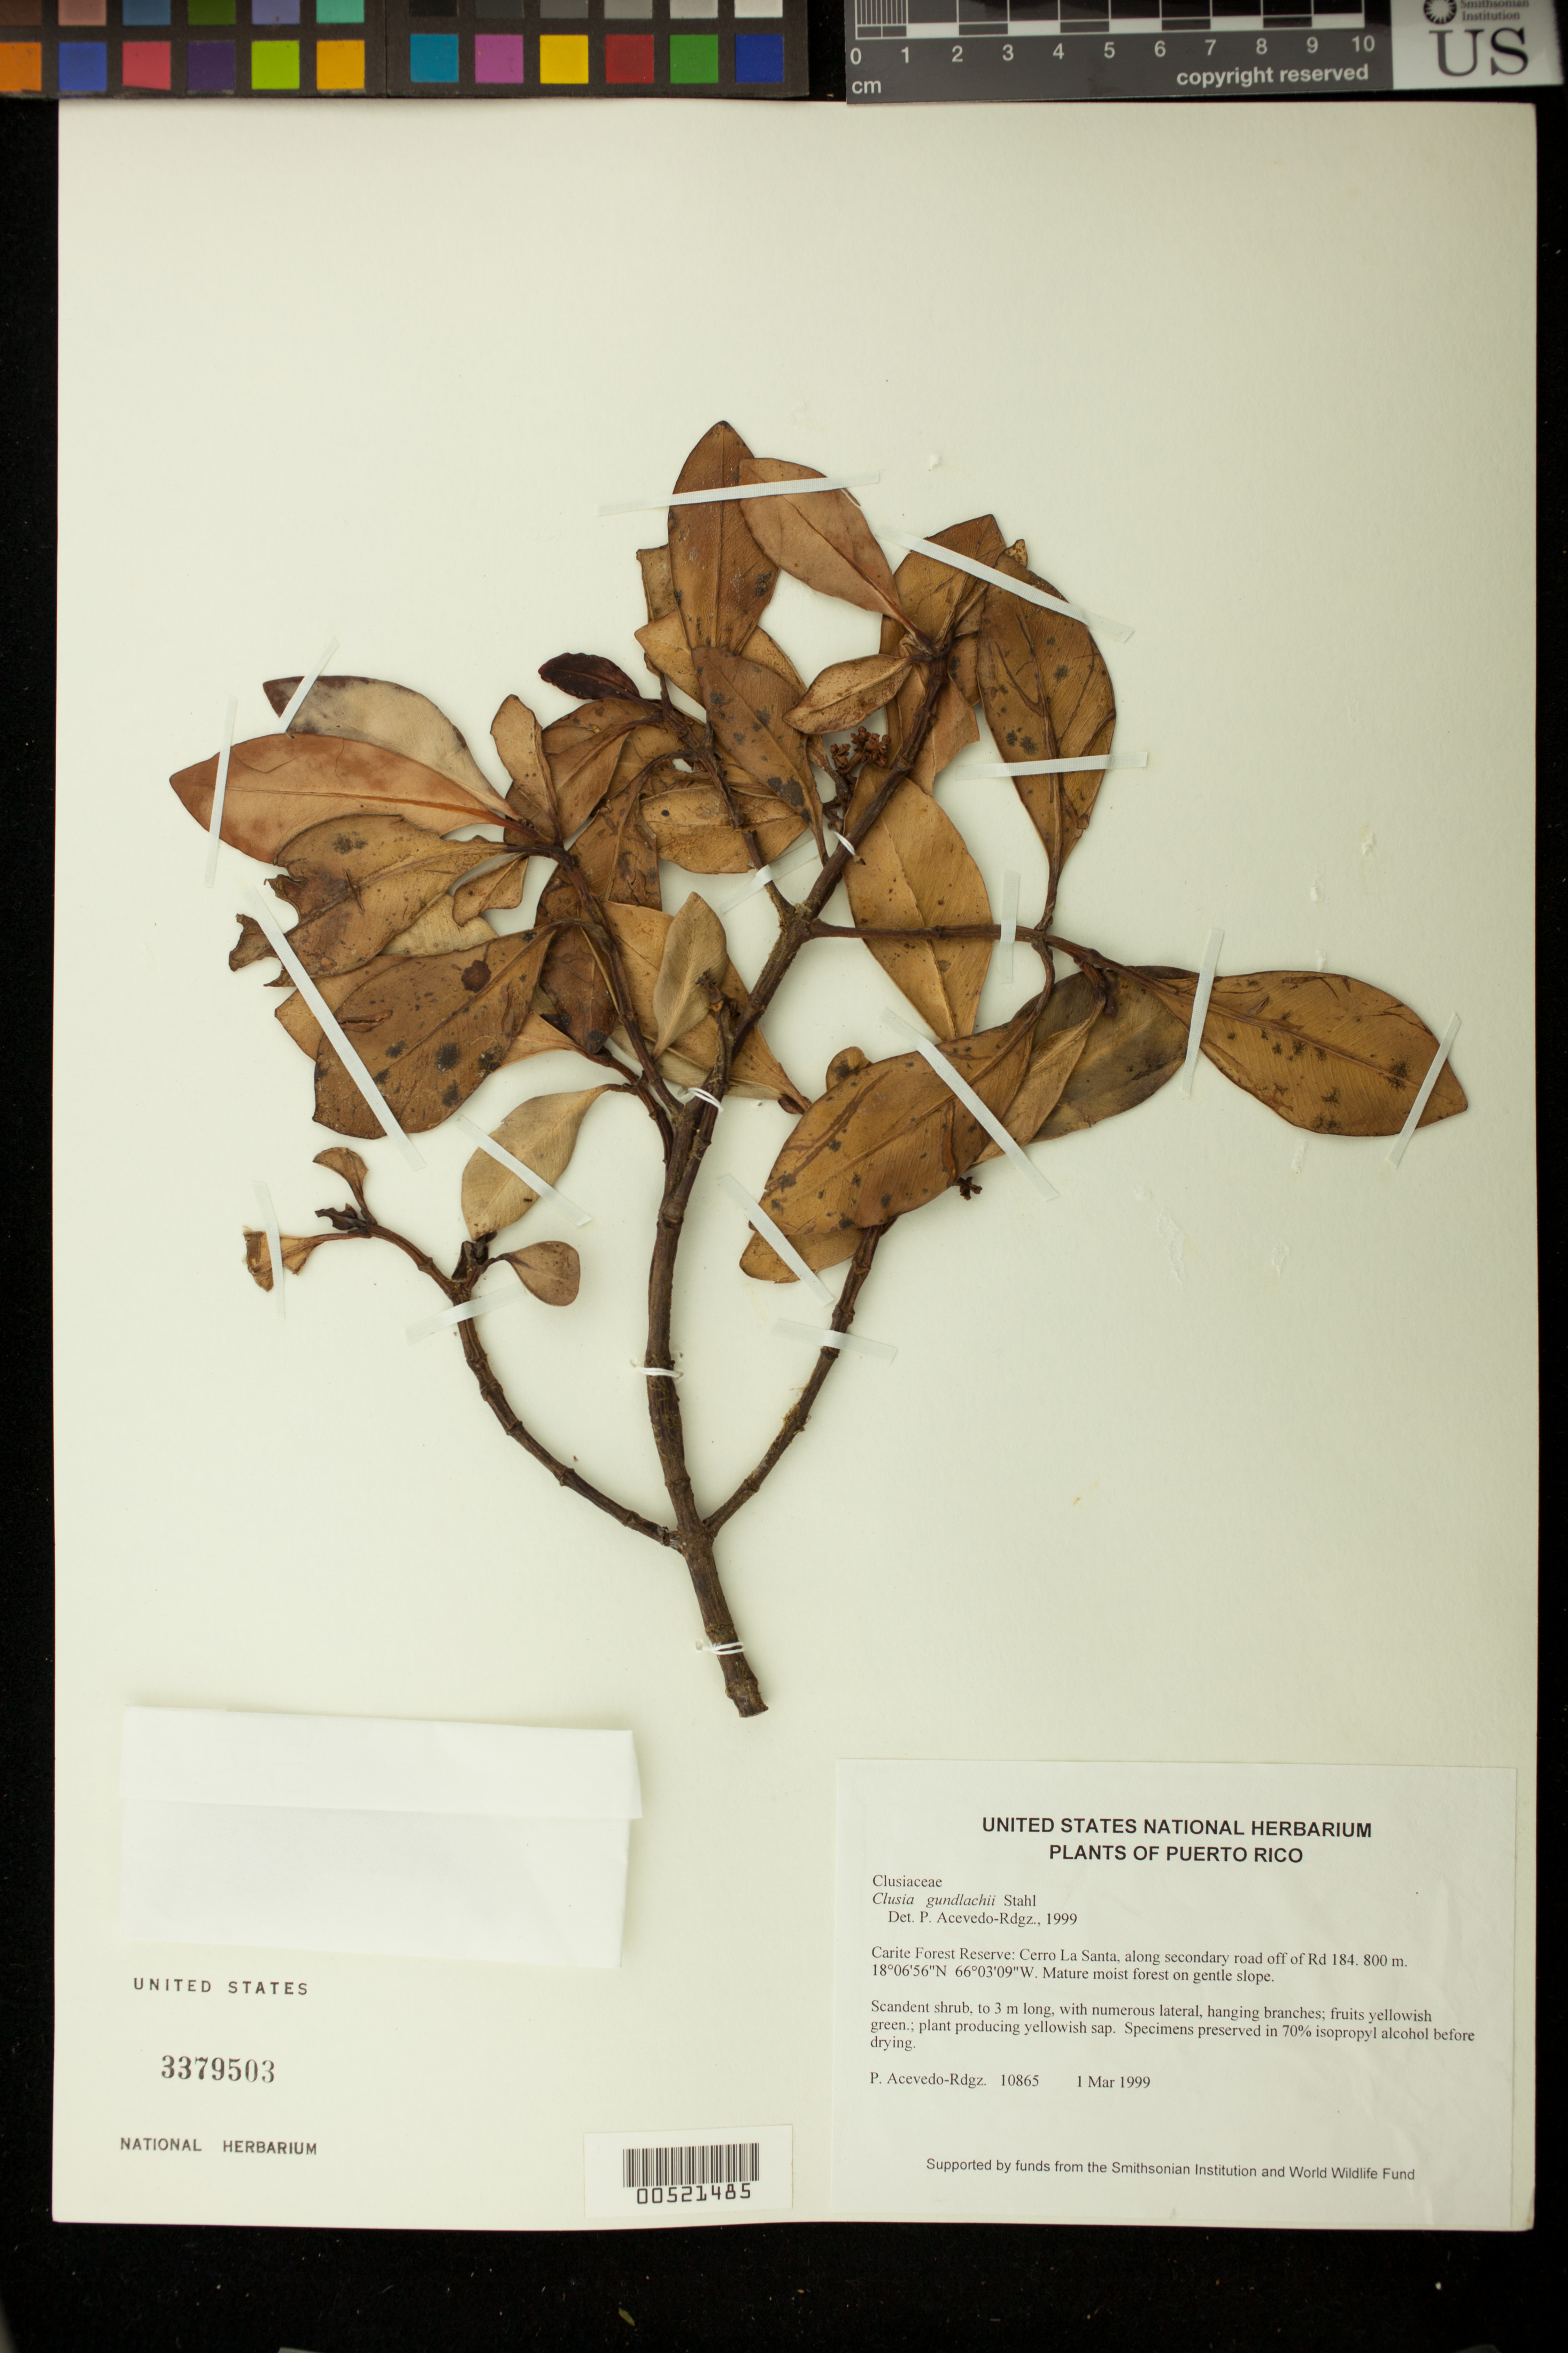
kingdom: Plantae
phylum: Tracheophyta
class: Magnoliopsida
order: Malpighiales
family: Clusiaceae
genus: Clusia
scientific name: Clusia gundlachii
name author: A. Stahl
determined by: Acevedo-Rodríguez, P., (BOT), Smithsonian Institution - National Museum of Natural History (UNITED STATES)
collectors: P. Acevedo-Rodr.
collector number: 10865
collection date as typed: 01 Mar 1999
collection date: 1999-03-01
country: Puerto Rico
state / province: San Lorenzo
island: Puerto Rico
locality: Cayey; Carite Forest Reserve: Cerro La Santa, along secondary road off of Rd 184.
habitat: Mature moist forest on gentle slope.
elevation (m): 800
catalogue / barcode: US 3379503